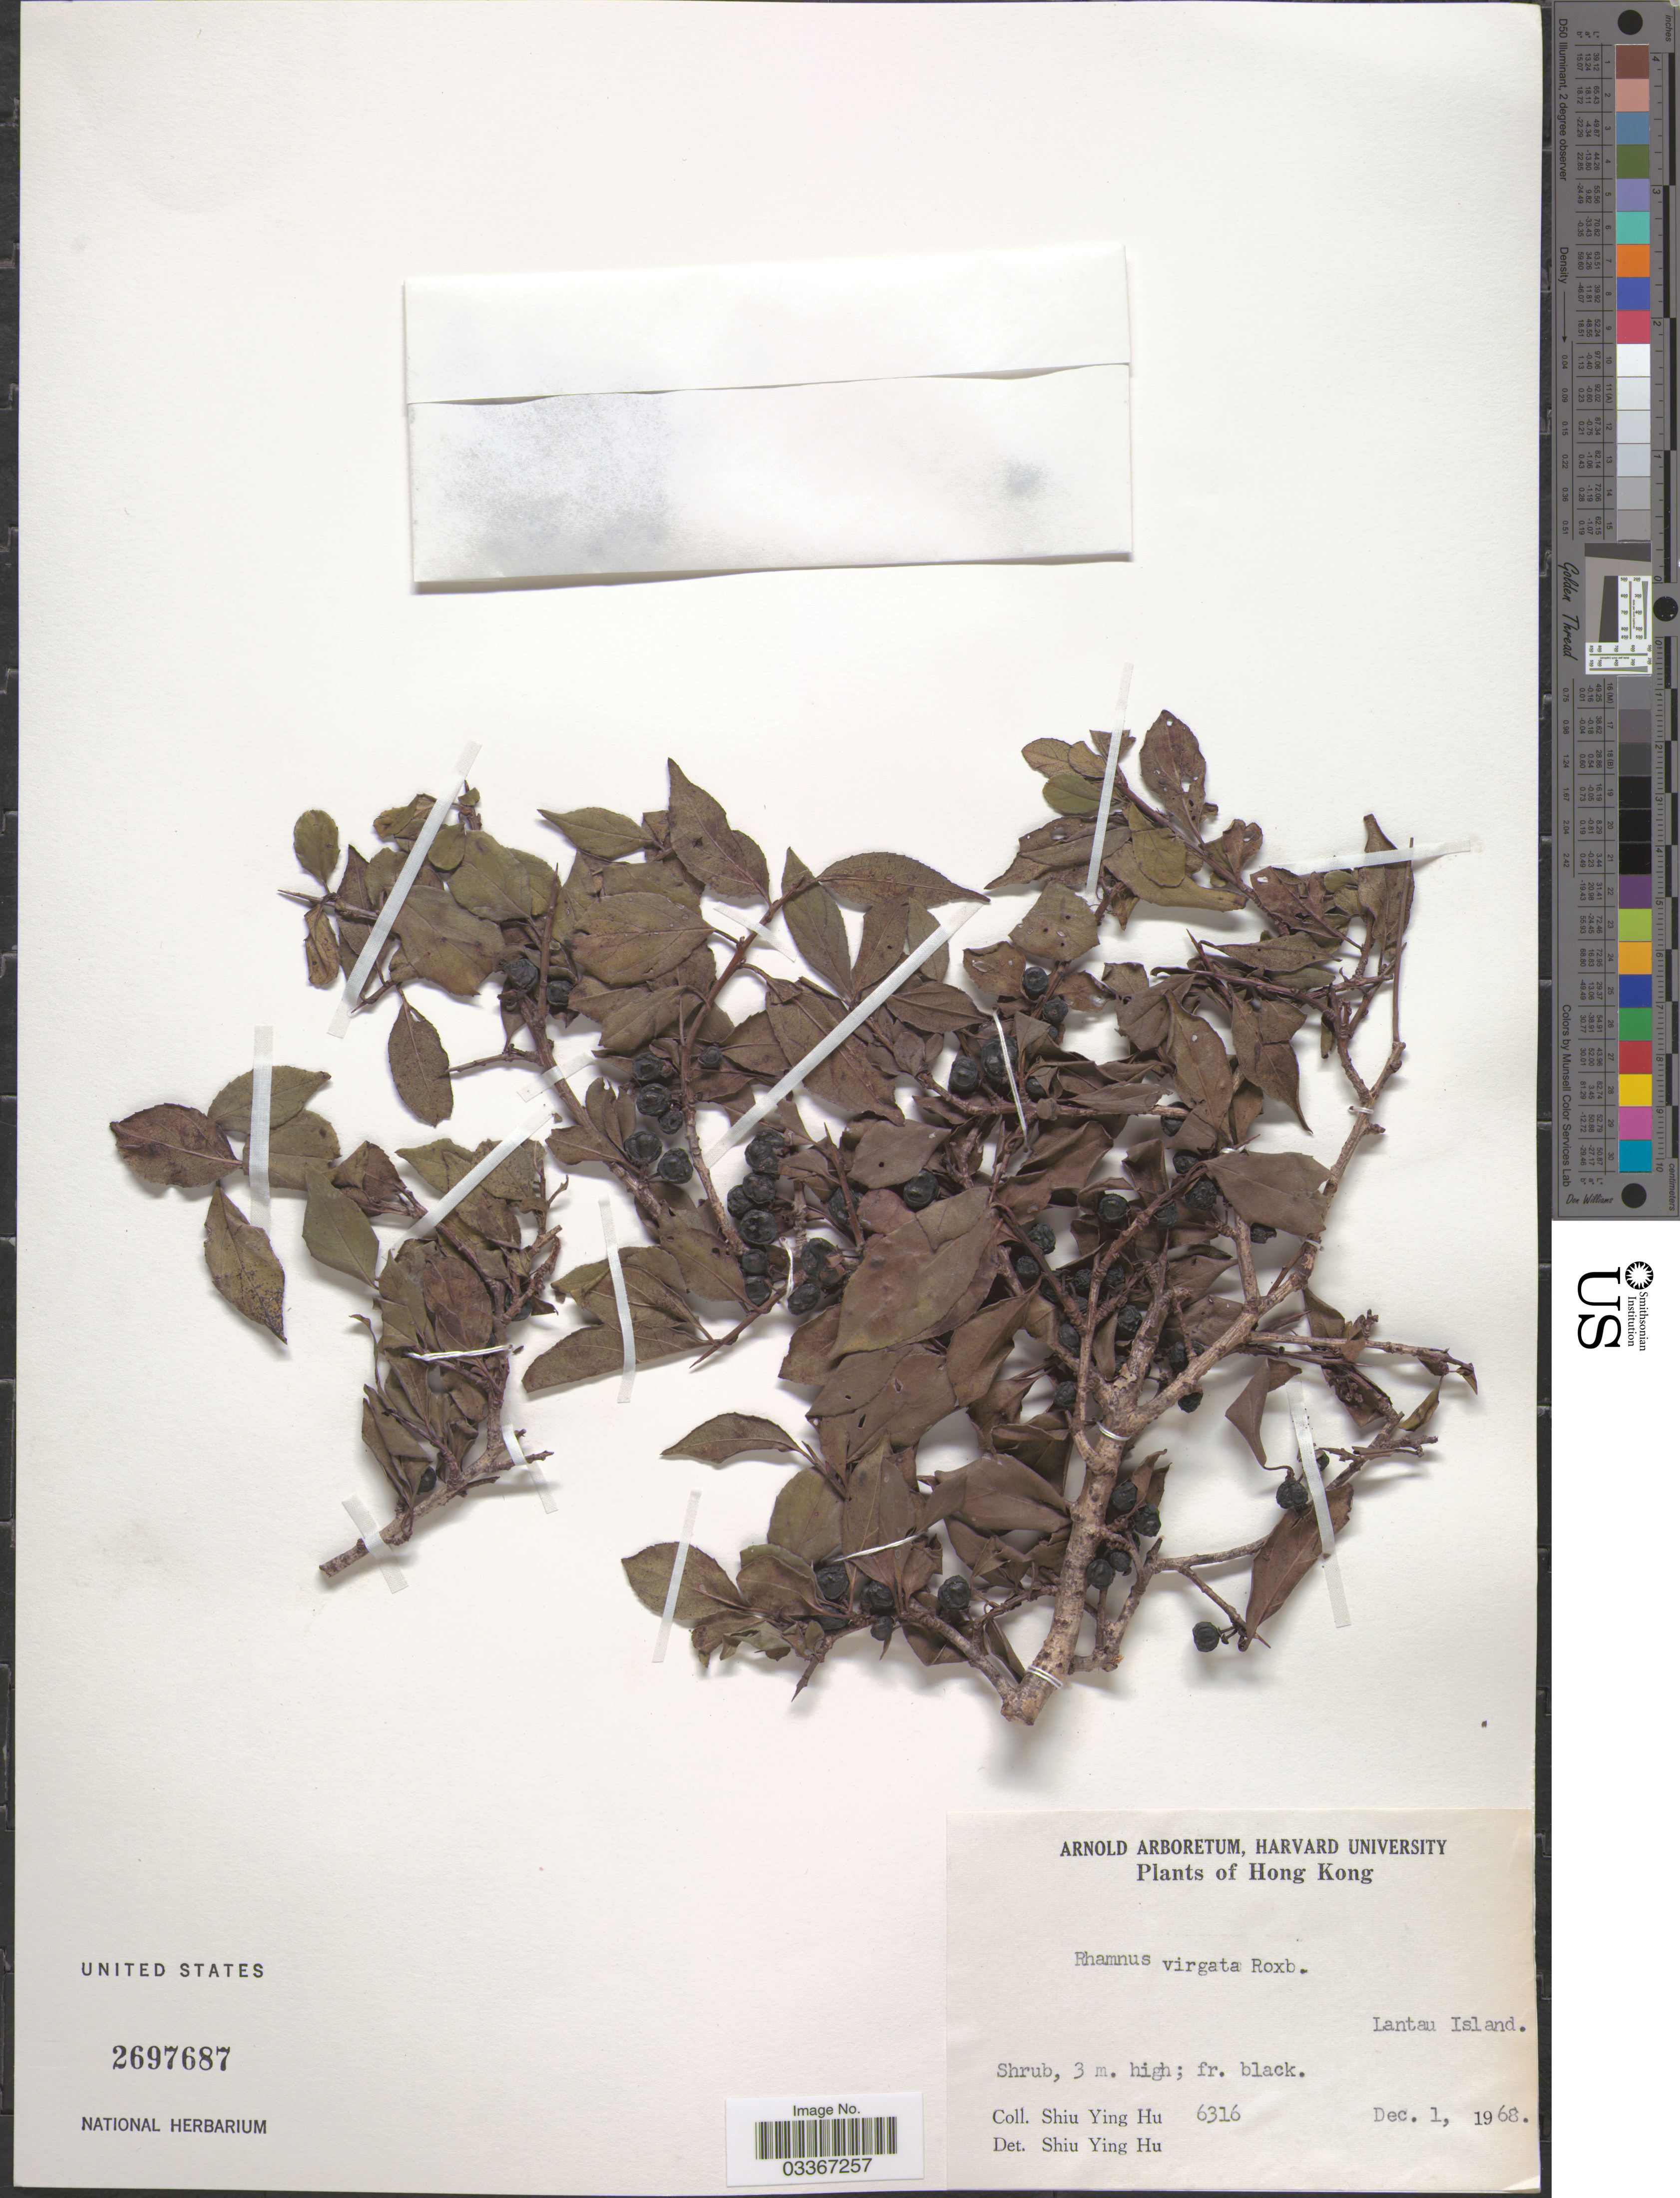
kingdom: Plantae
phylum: Tracheophyta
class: Magnoliopsida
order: Rosales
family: Rhamnaceae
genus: Rhamnus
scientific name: Rhamnus virgata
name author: Roxb.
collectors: S. Y. Hu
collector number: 6316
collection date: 1968-12-01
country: China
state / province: Hong Kong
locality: Lantau Island.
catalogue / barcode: US 2697687